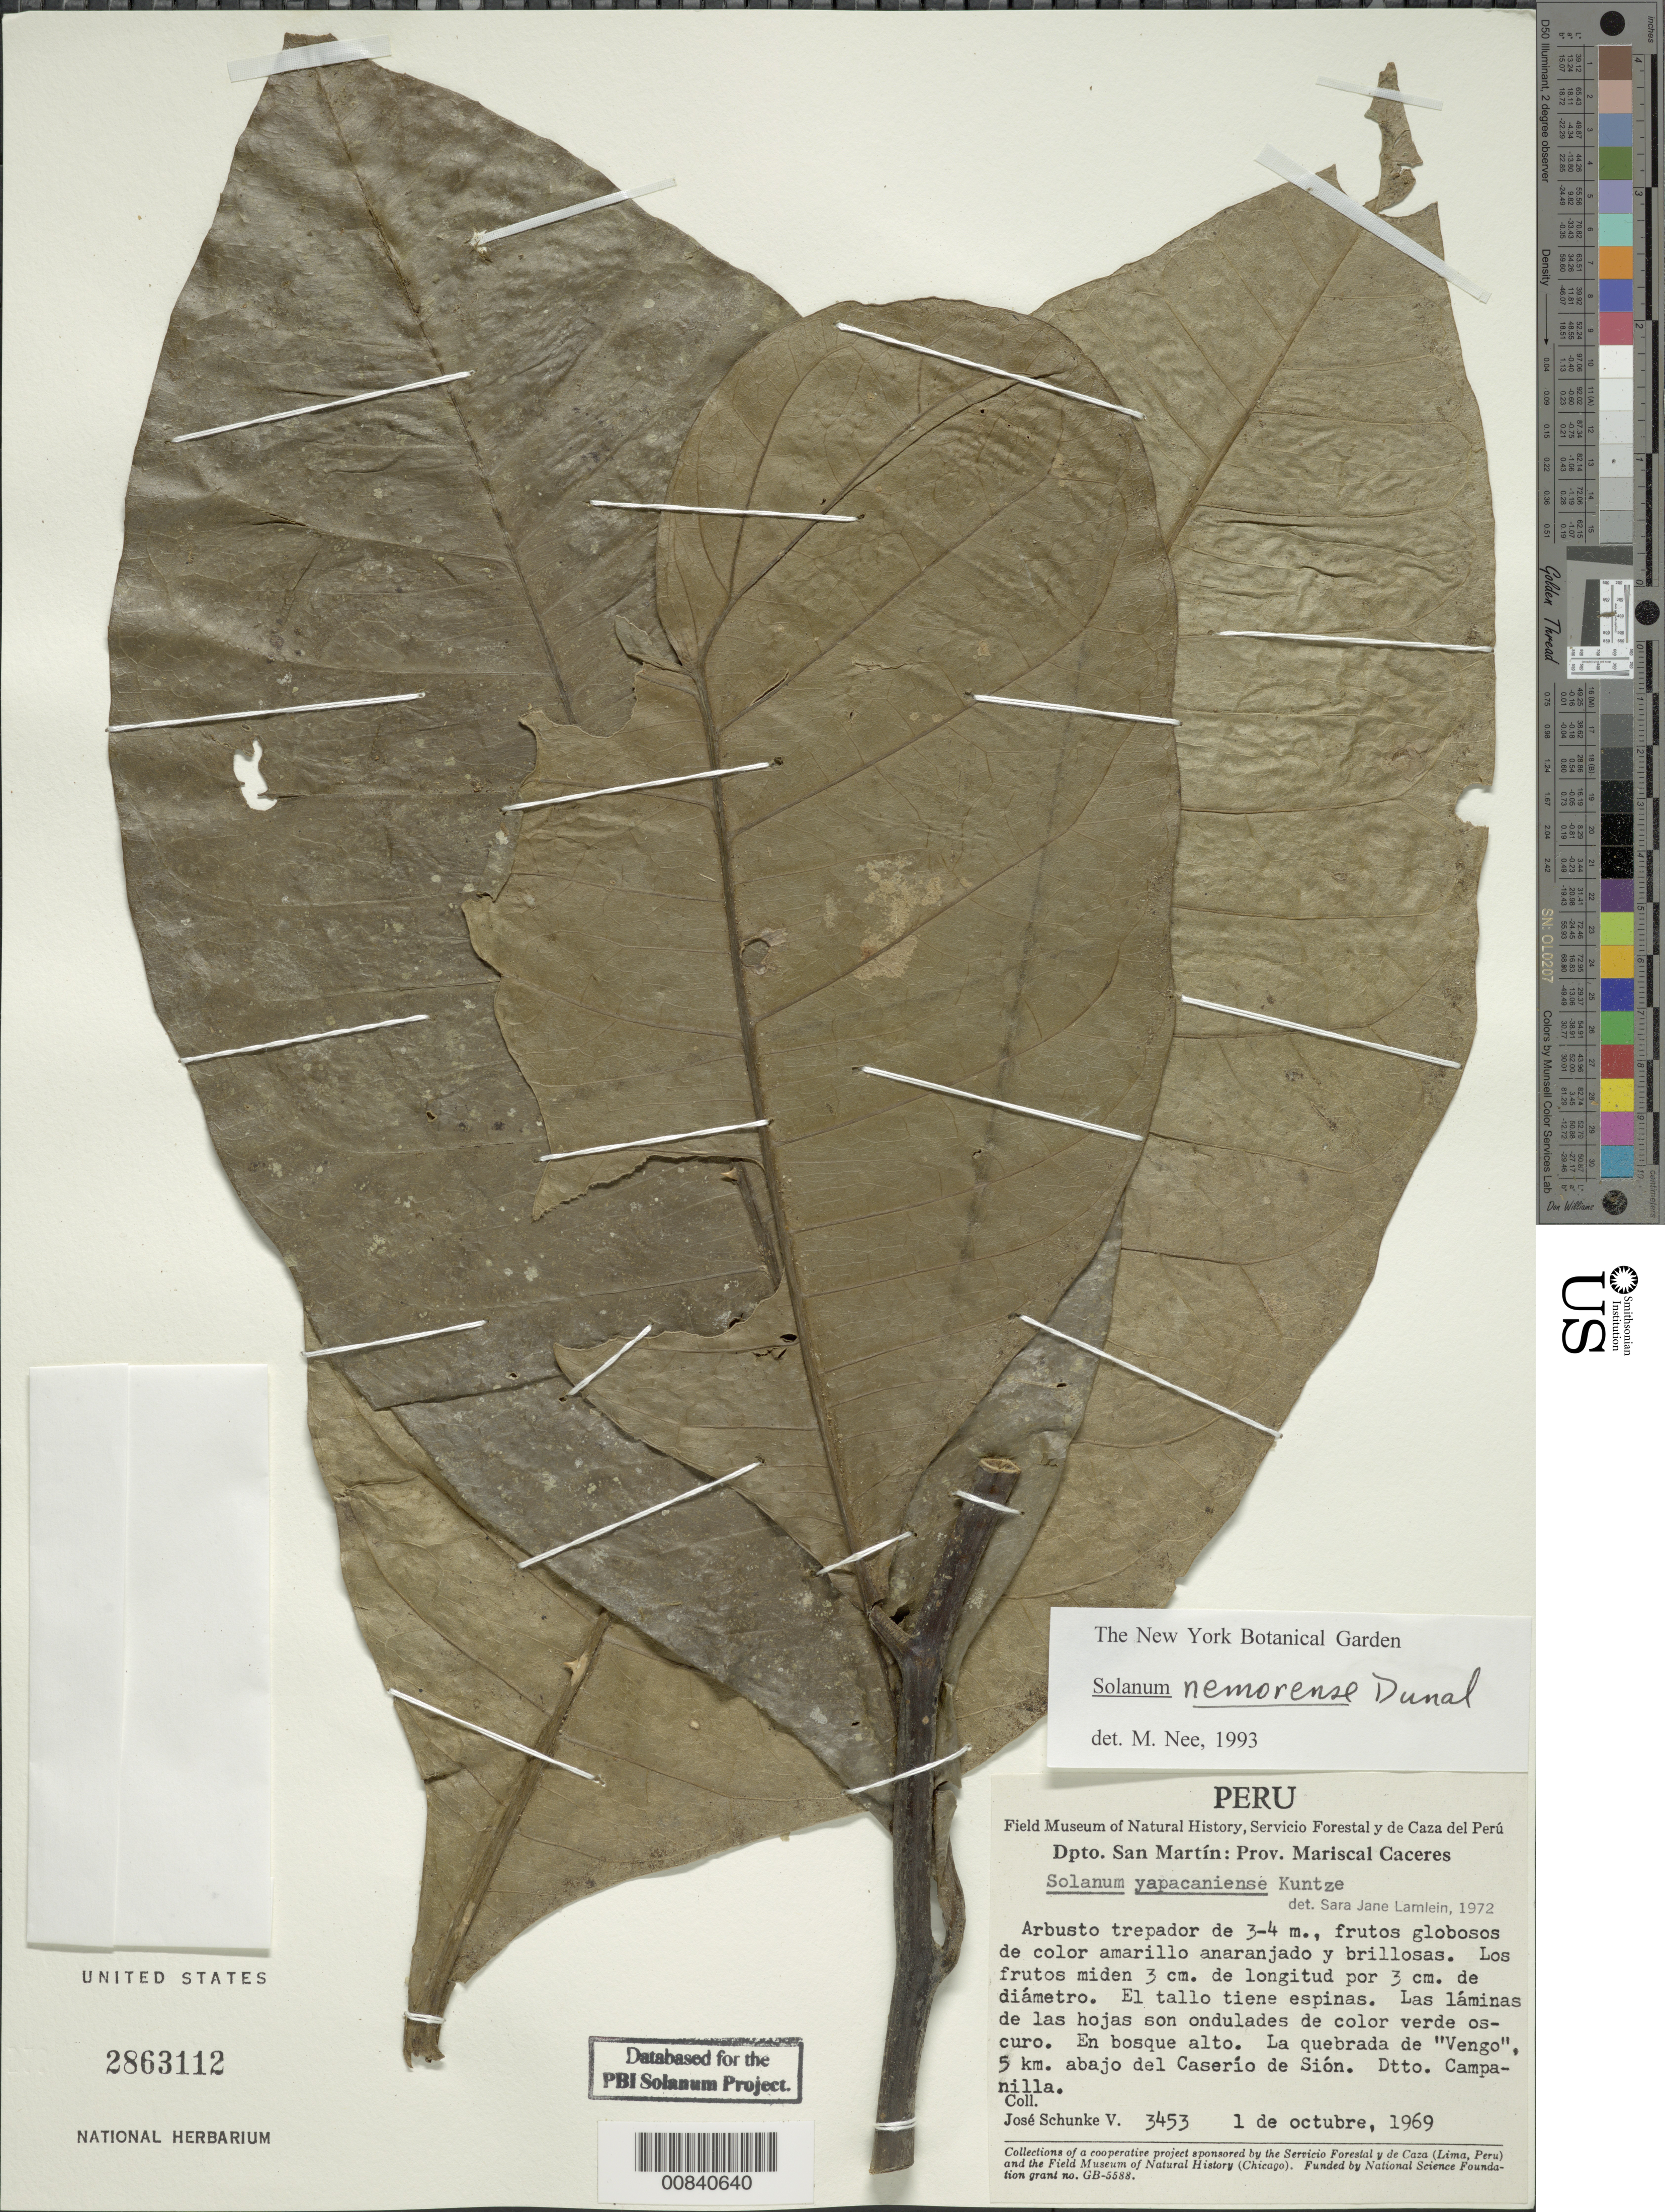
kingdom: Plantae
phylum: Tracheophyta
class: Magnoliopsida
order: Solanales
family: Solanaceae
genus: Solanum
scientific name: Solanum nemorense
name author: Dunal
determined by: Nee, Michael H.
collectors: J. Schunke Vigo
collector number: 3453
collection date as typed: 1 Oct 1969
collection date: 1969-10-01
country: Peru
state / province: San Martín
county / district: Mariscal Cáceres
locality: Dtto. Campanilla, La quebrada de "Vento", 5 km abajo del Caserío de Sión.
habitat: En bosque alto.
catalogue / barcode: US 2863112